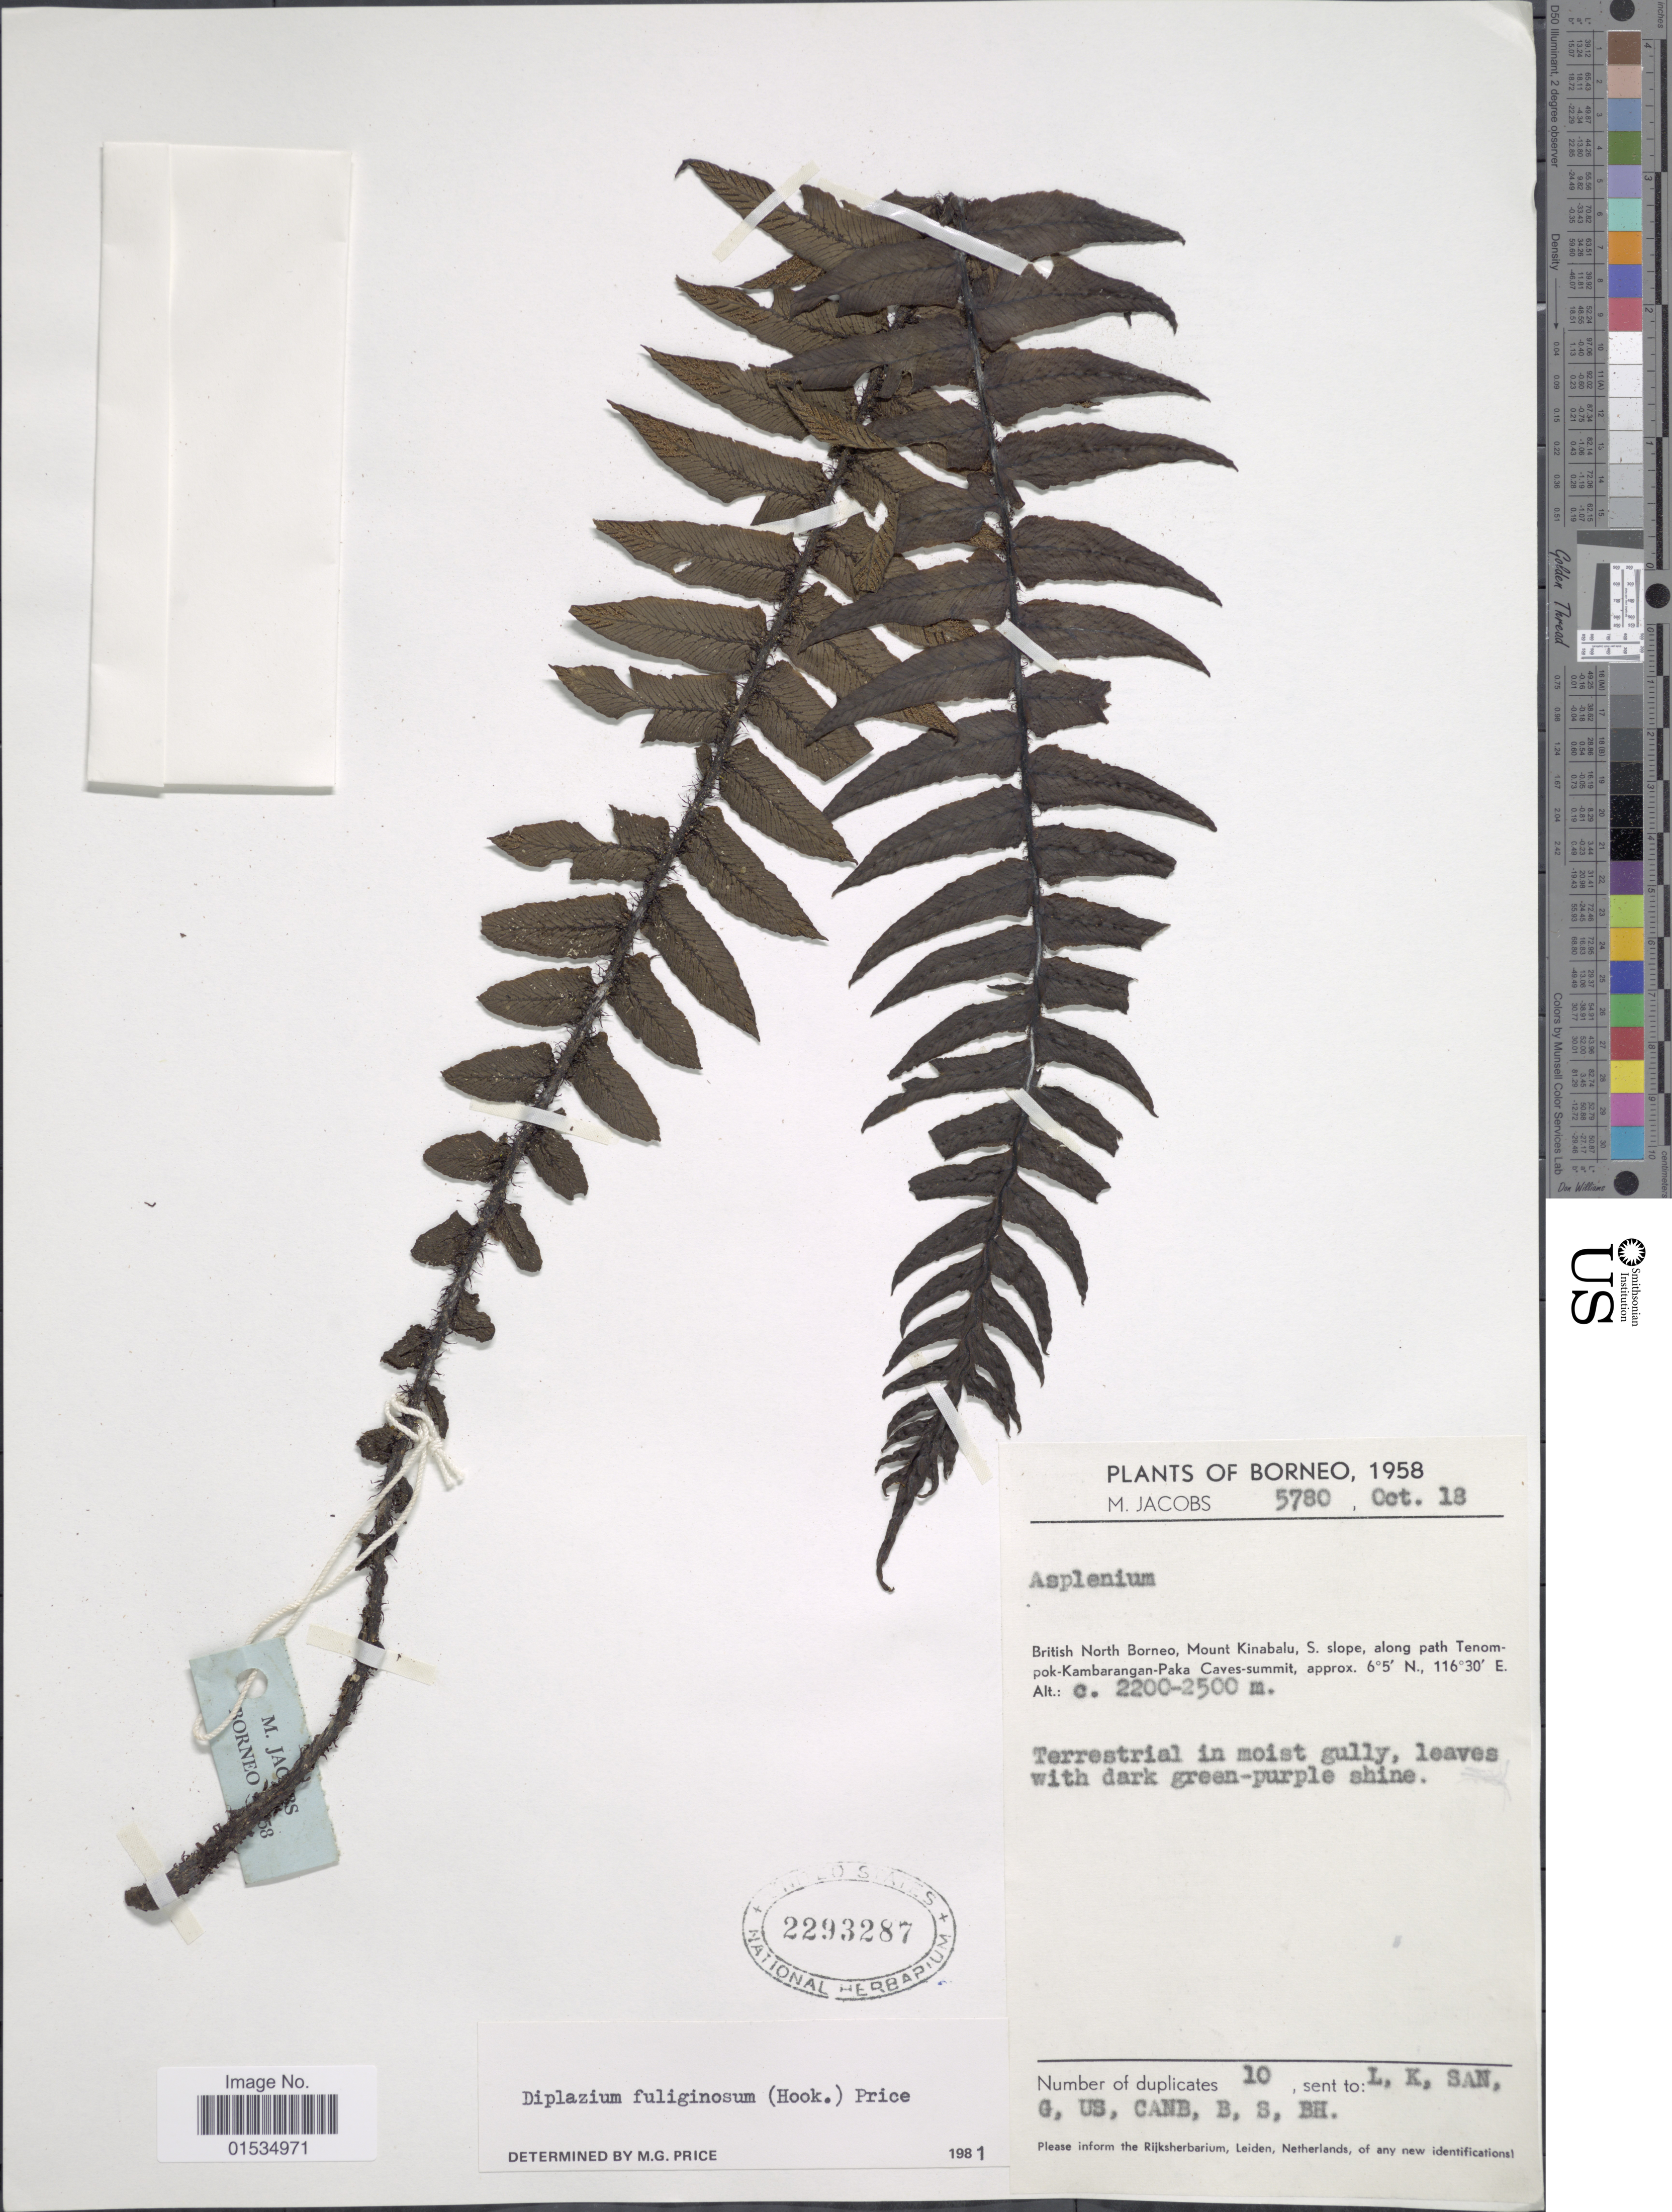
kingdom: Plantae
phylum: Tracheophyta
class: Polypodiopsida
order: Polypodiales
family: Athyriaceae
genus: Diplazium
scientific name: Diplazium fuliginosum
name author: (Hook.) M.G. Price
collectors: M. Jacobs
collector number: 5780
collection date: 1958-10-18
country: Malaysia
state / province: Sabah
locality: British North Borneo, Mount Kinabalu, S. slope, aling path Tenompok-Kambarangan-Paka, Caves-summit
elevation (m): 2200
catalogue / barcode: US 2293287